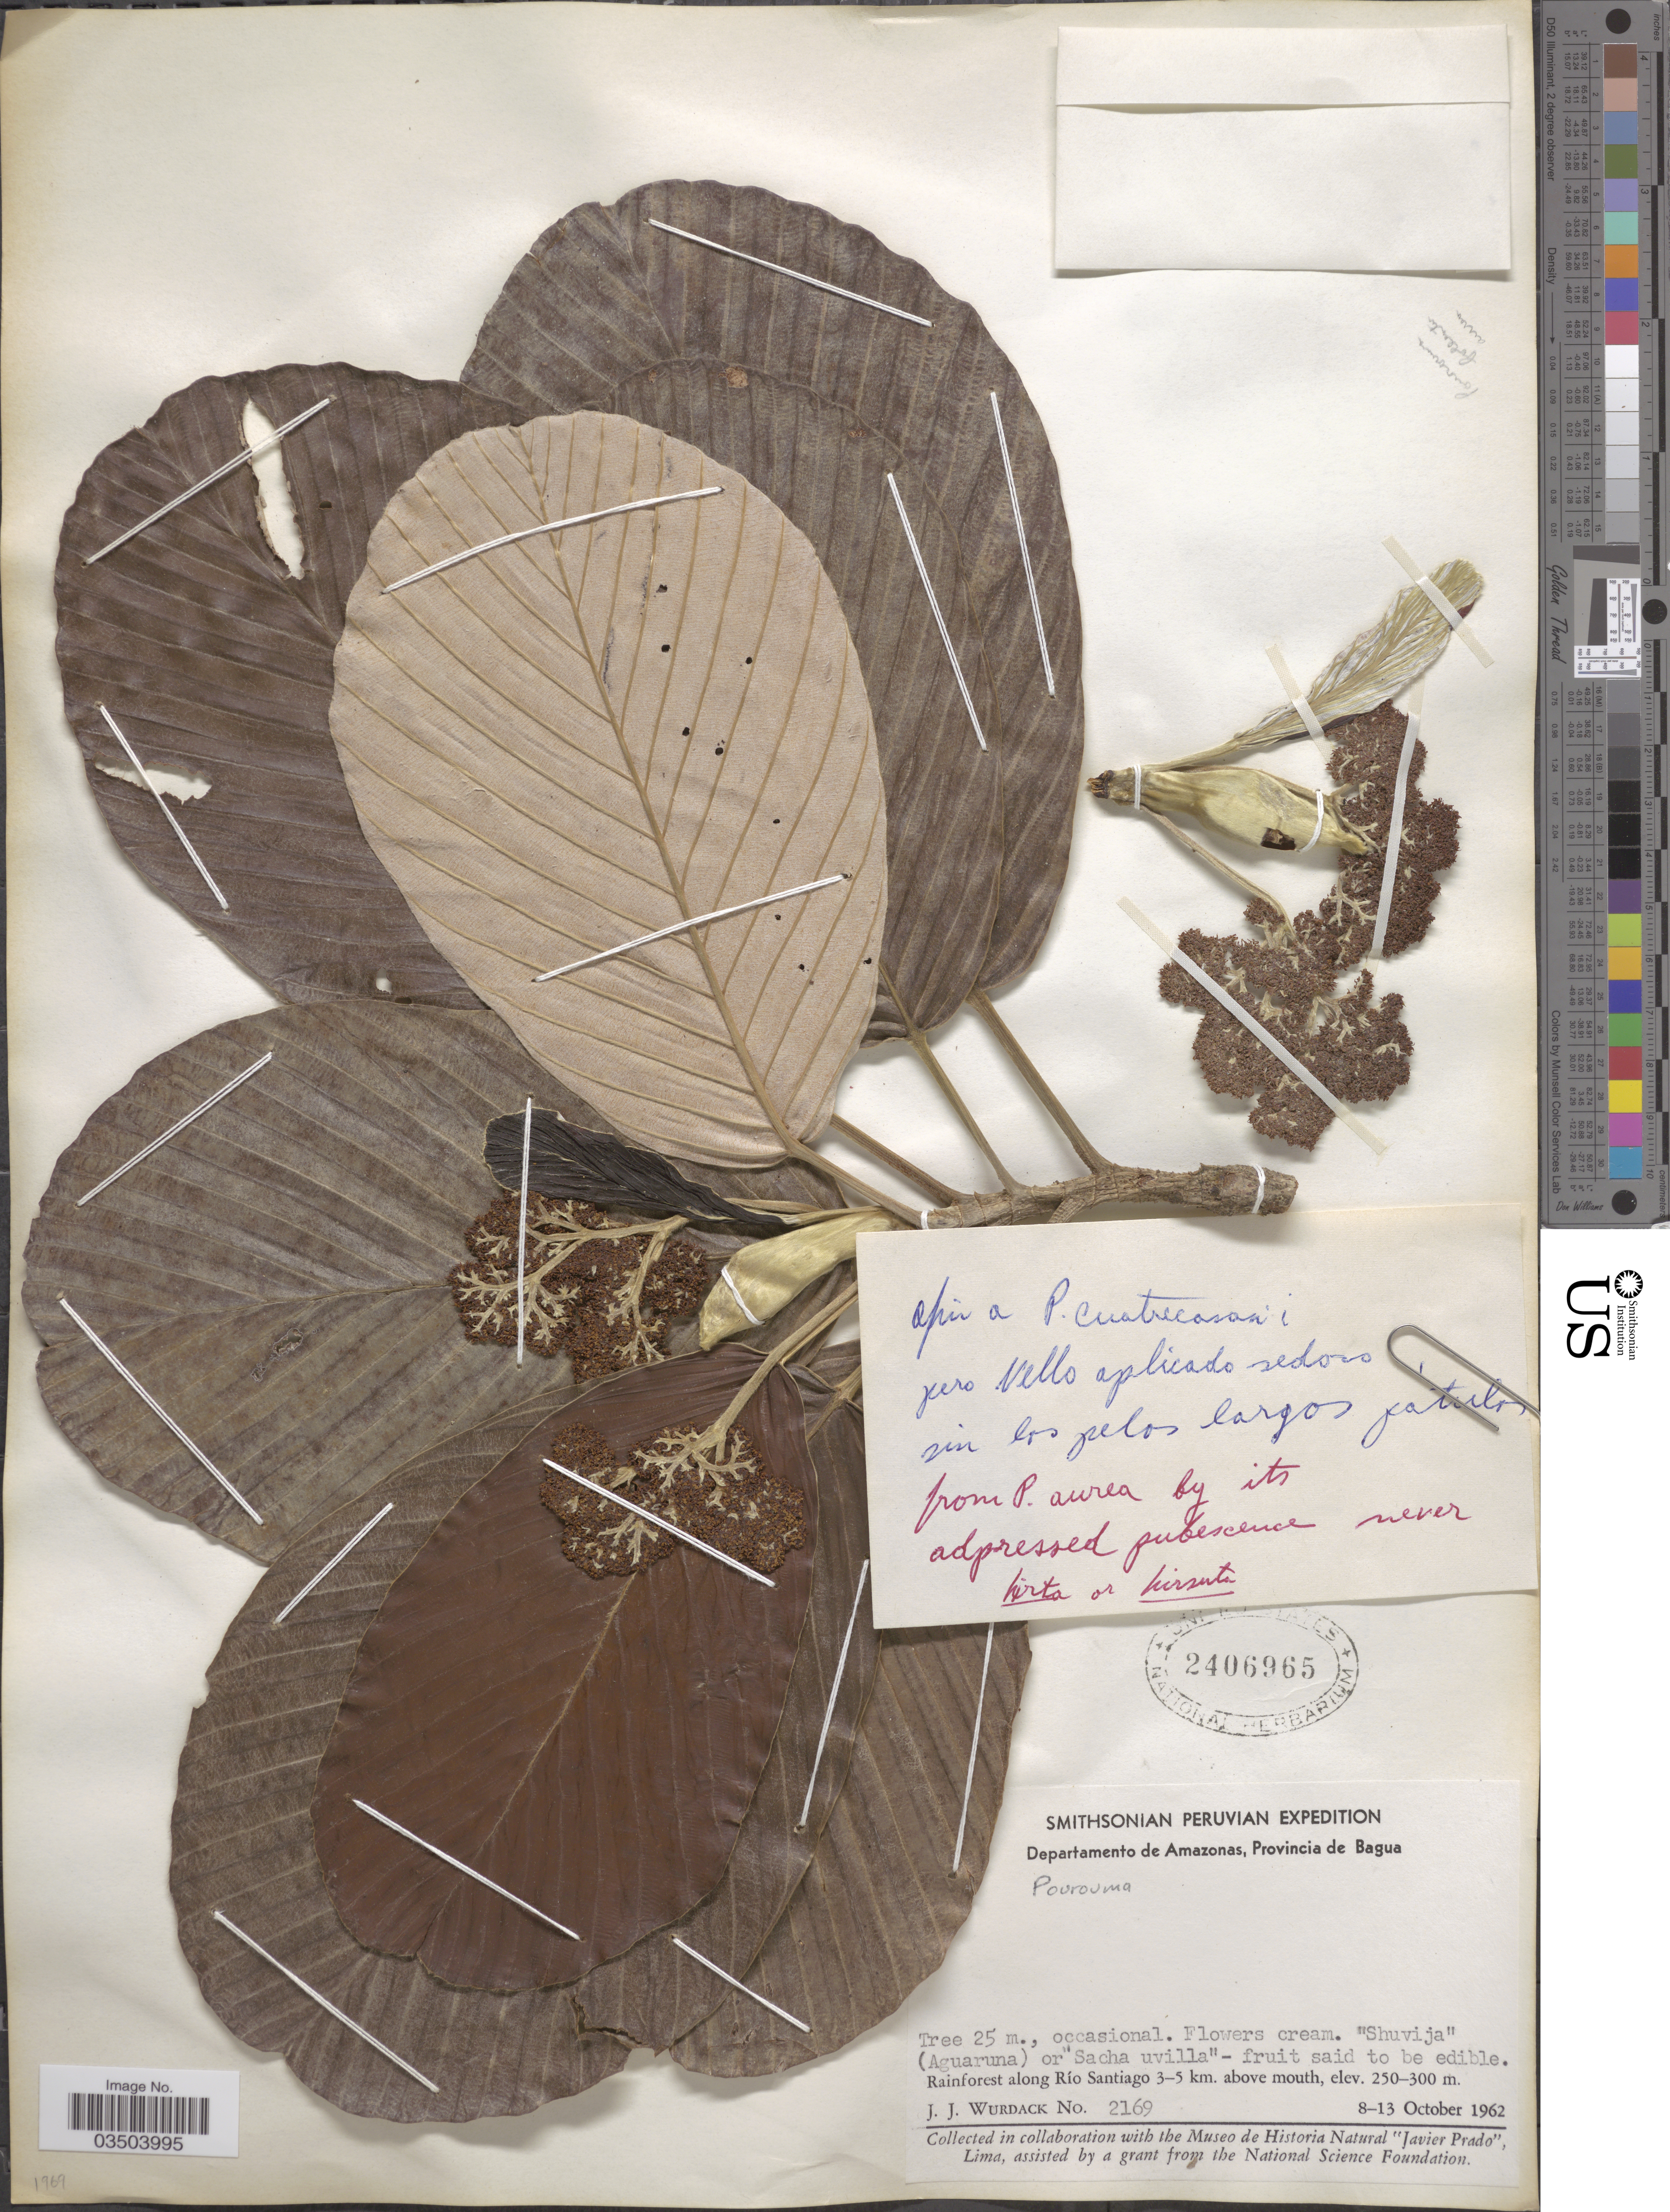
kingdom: Plantae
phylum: Tracheophyta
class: Magnoliopsida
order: Rosales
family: Urticaceae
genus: Pourouma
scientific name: Pourouma sp.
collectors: J. J. Wurdack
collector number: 2169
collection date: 1962-10-08/1962-10-13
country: Peru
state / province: Amazonas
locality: Departamento de Amazonas, Provincia de Bagua. Rainforest along Río SAntiago 3-5 km. above mouth.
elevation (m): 250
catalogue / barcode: US 2406965